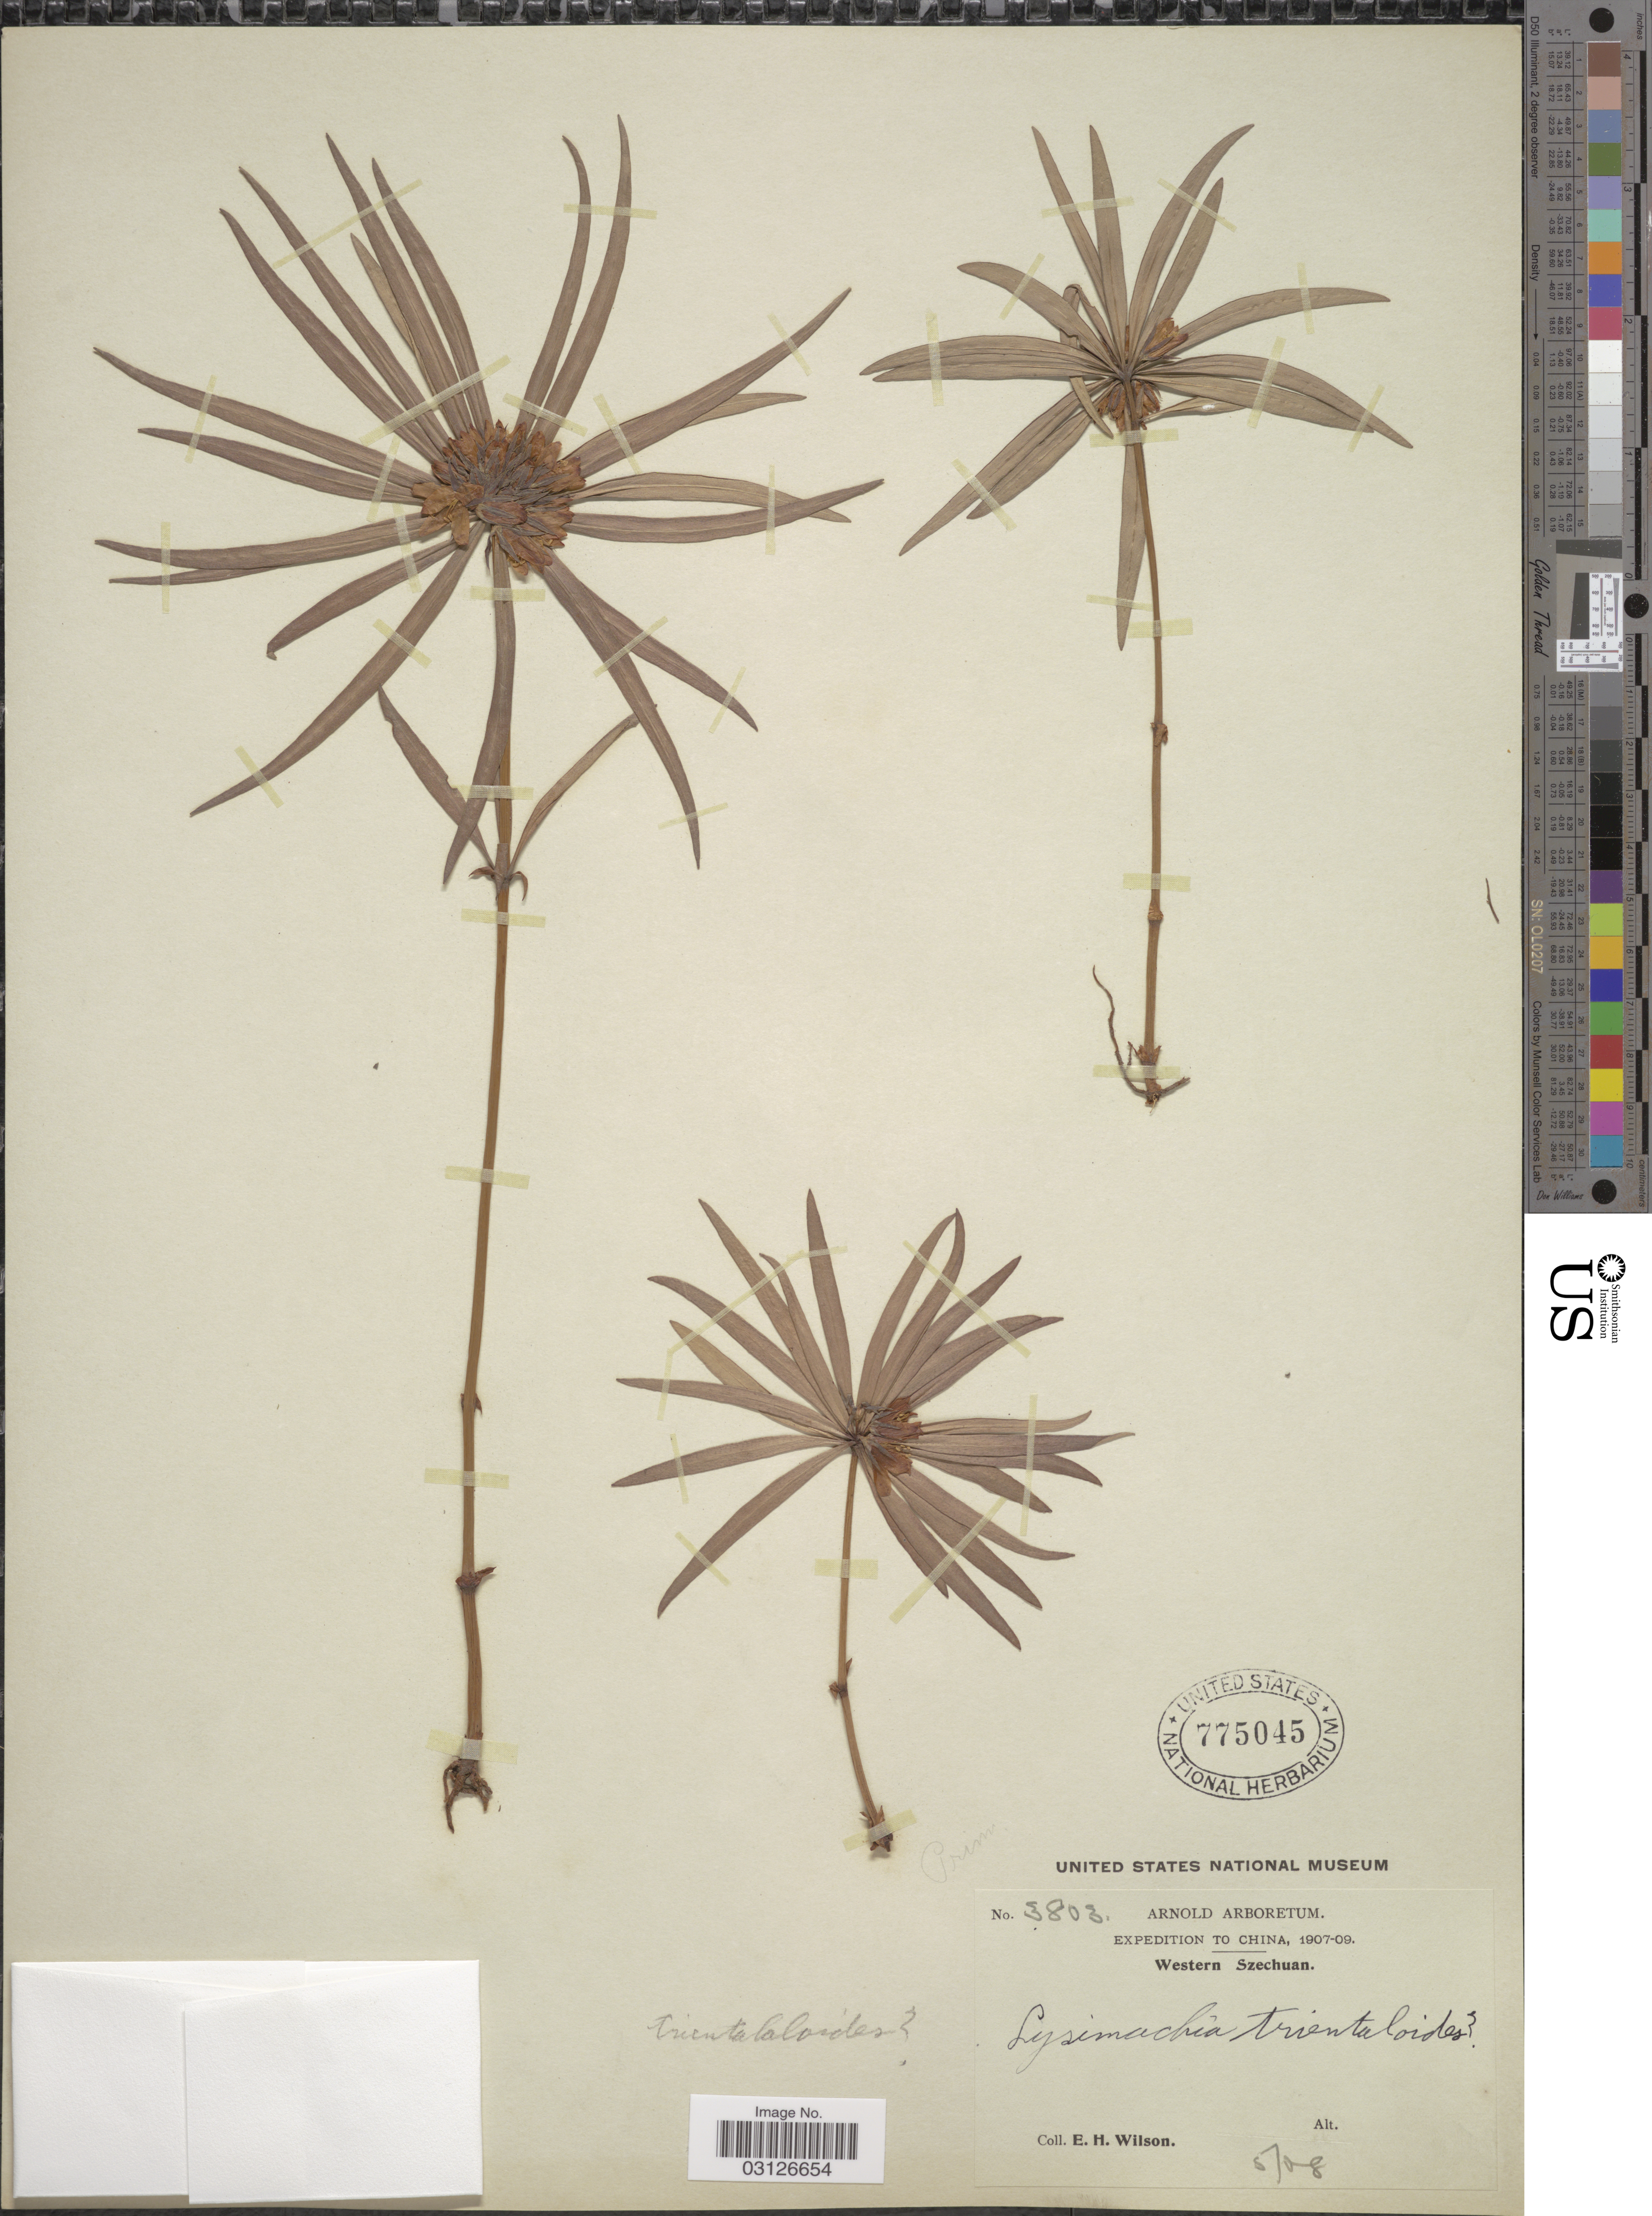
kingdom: Plantae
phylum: Tracheophyta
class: Magnoliopsida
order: Ericales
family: Primulaceae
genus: Lysimachia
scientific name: Lysimachia trientaloides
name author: Hemsl.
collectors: E. H. Wilson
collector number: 3803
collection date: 1908-05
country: China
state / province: Sichuan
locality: Western Szechuan.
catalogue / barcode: US 775045